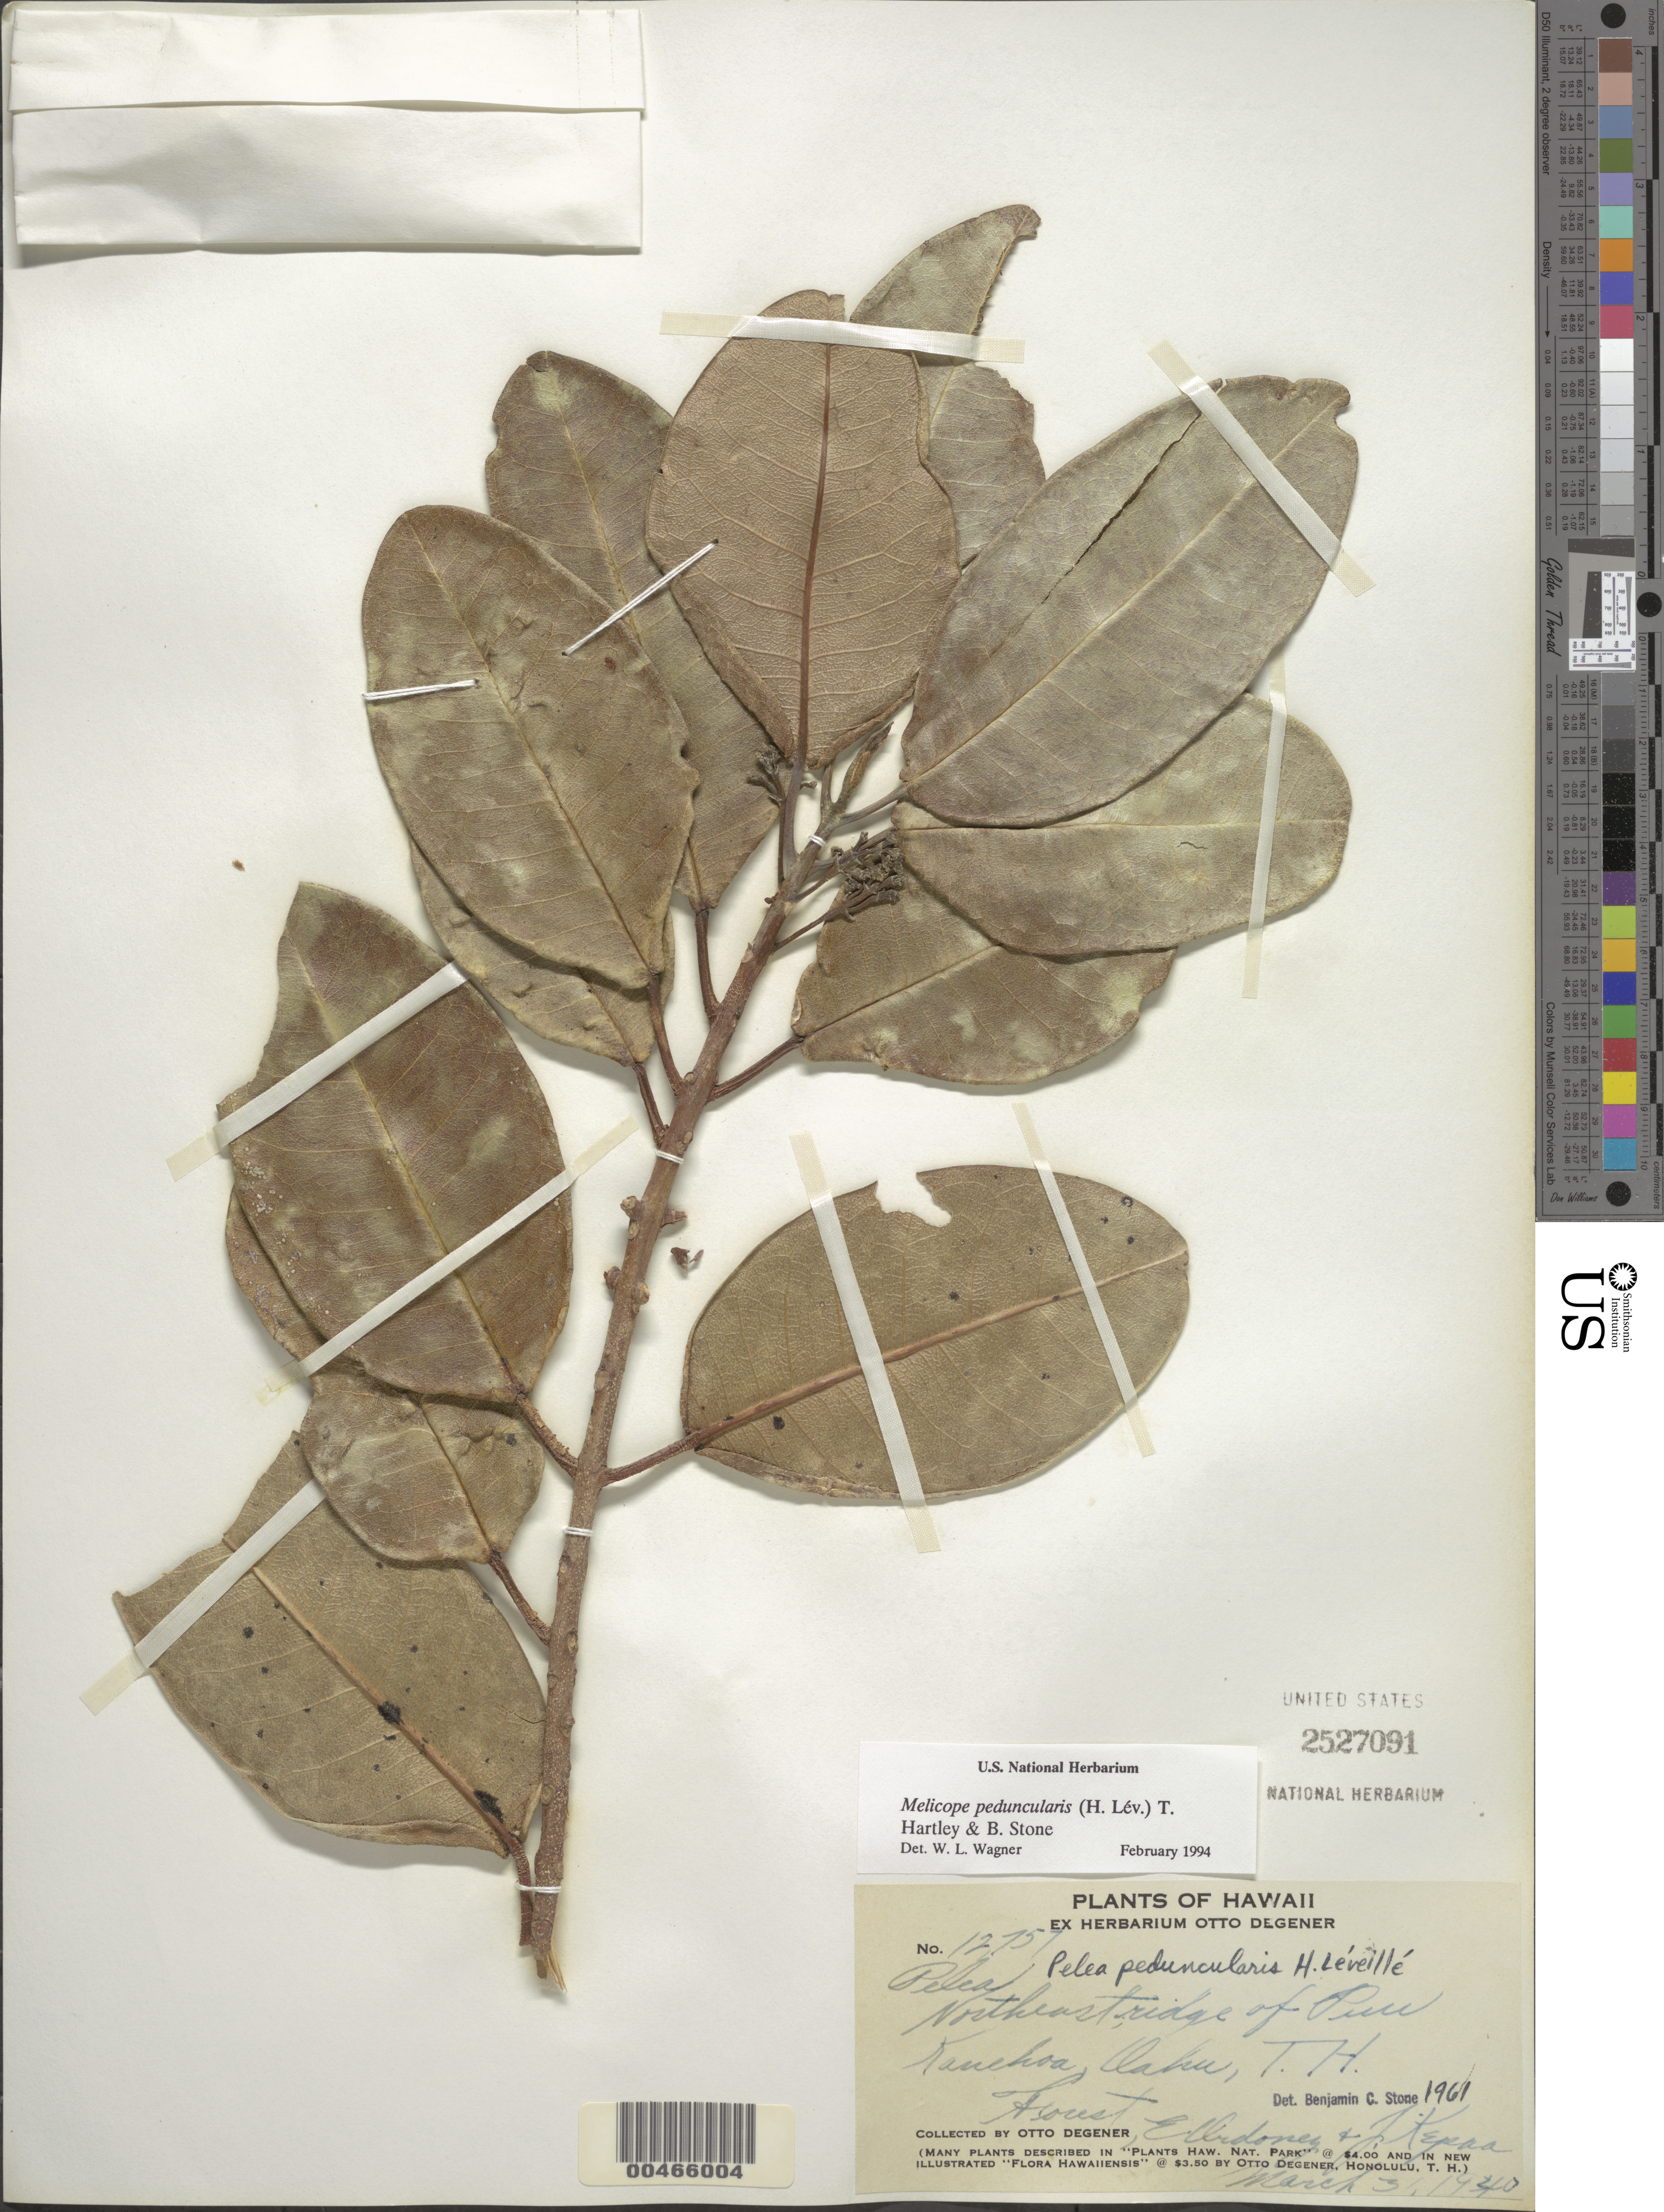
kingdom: Plantae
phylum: Tracheophyta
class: Magnoliopsida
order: Sapindales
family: Rutaceae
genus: Melicope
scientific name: Melicope peduncularis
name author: (H. Lév.) T.G. Hartley & B.C. Stone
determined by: Wagner, W. L., (BOT), Smithsonian Institution - National Museum of Natural History (UNITED STATES)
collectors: O. Degener, E. Ordonez & L. Kepaa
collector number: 12757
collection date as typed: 3 Mar 1940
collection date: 1940-03-03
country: United States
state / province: Hawaii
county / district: Honolulu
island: Oahu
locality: NE ridge of Puu Kanehoa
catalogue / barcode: US 2527091